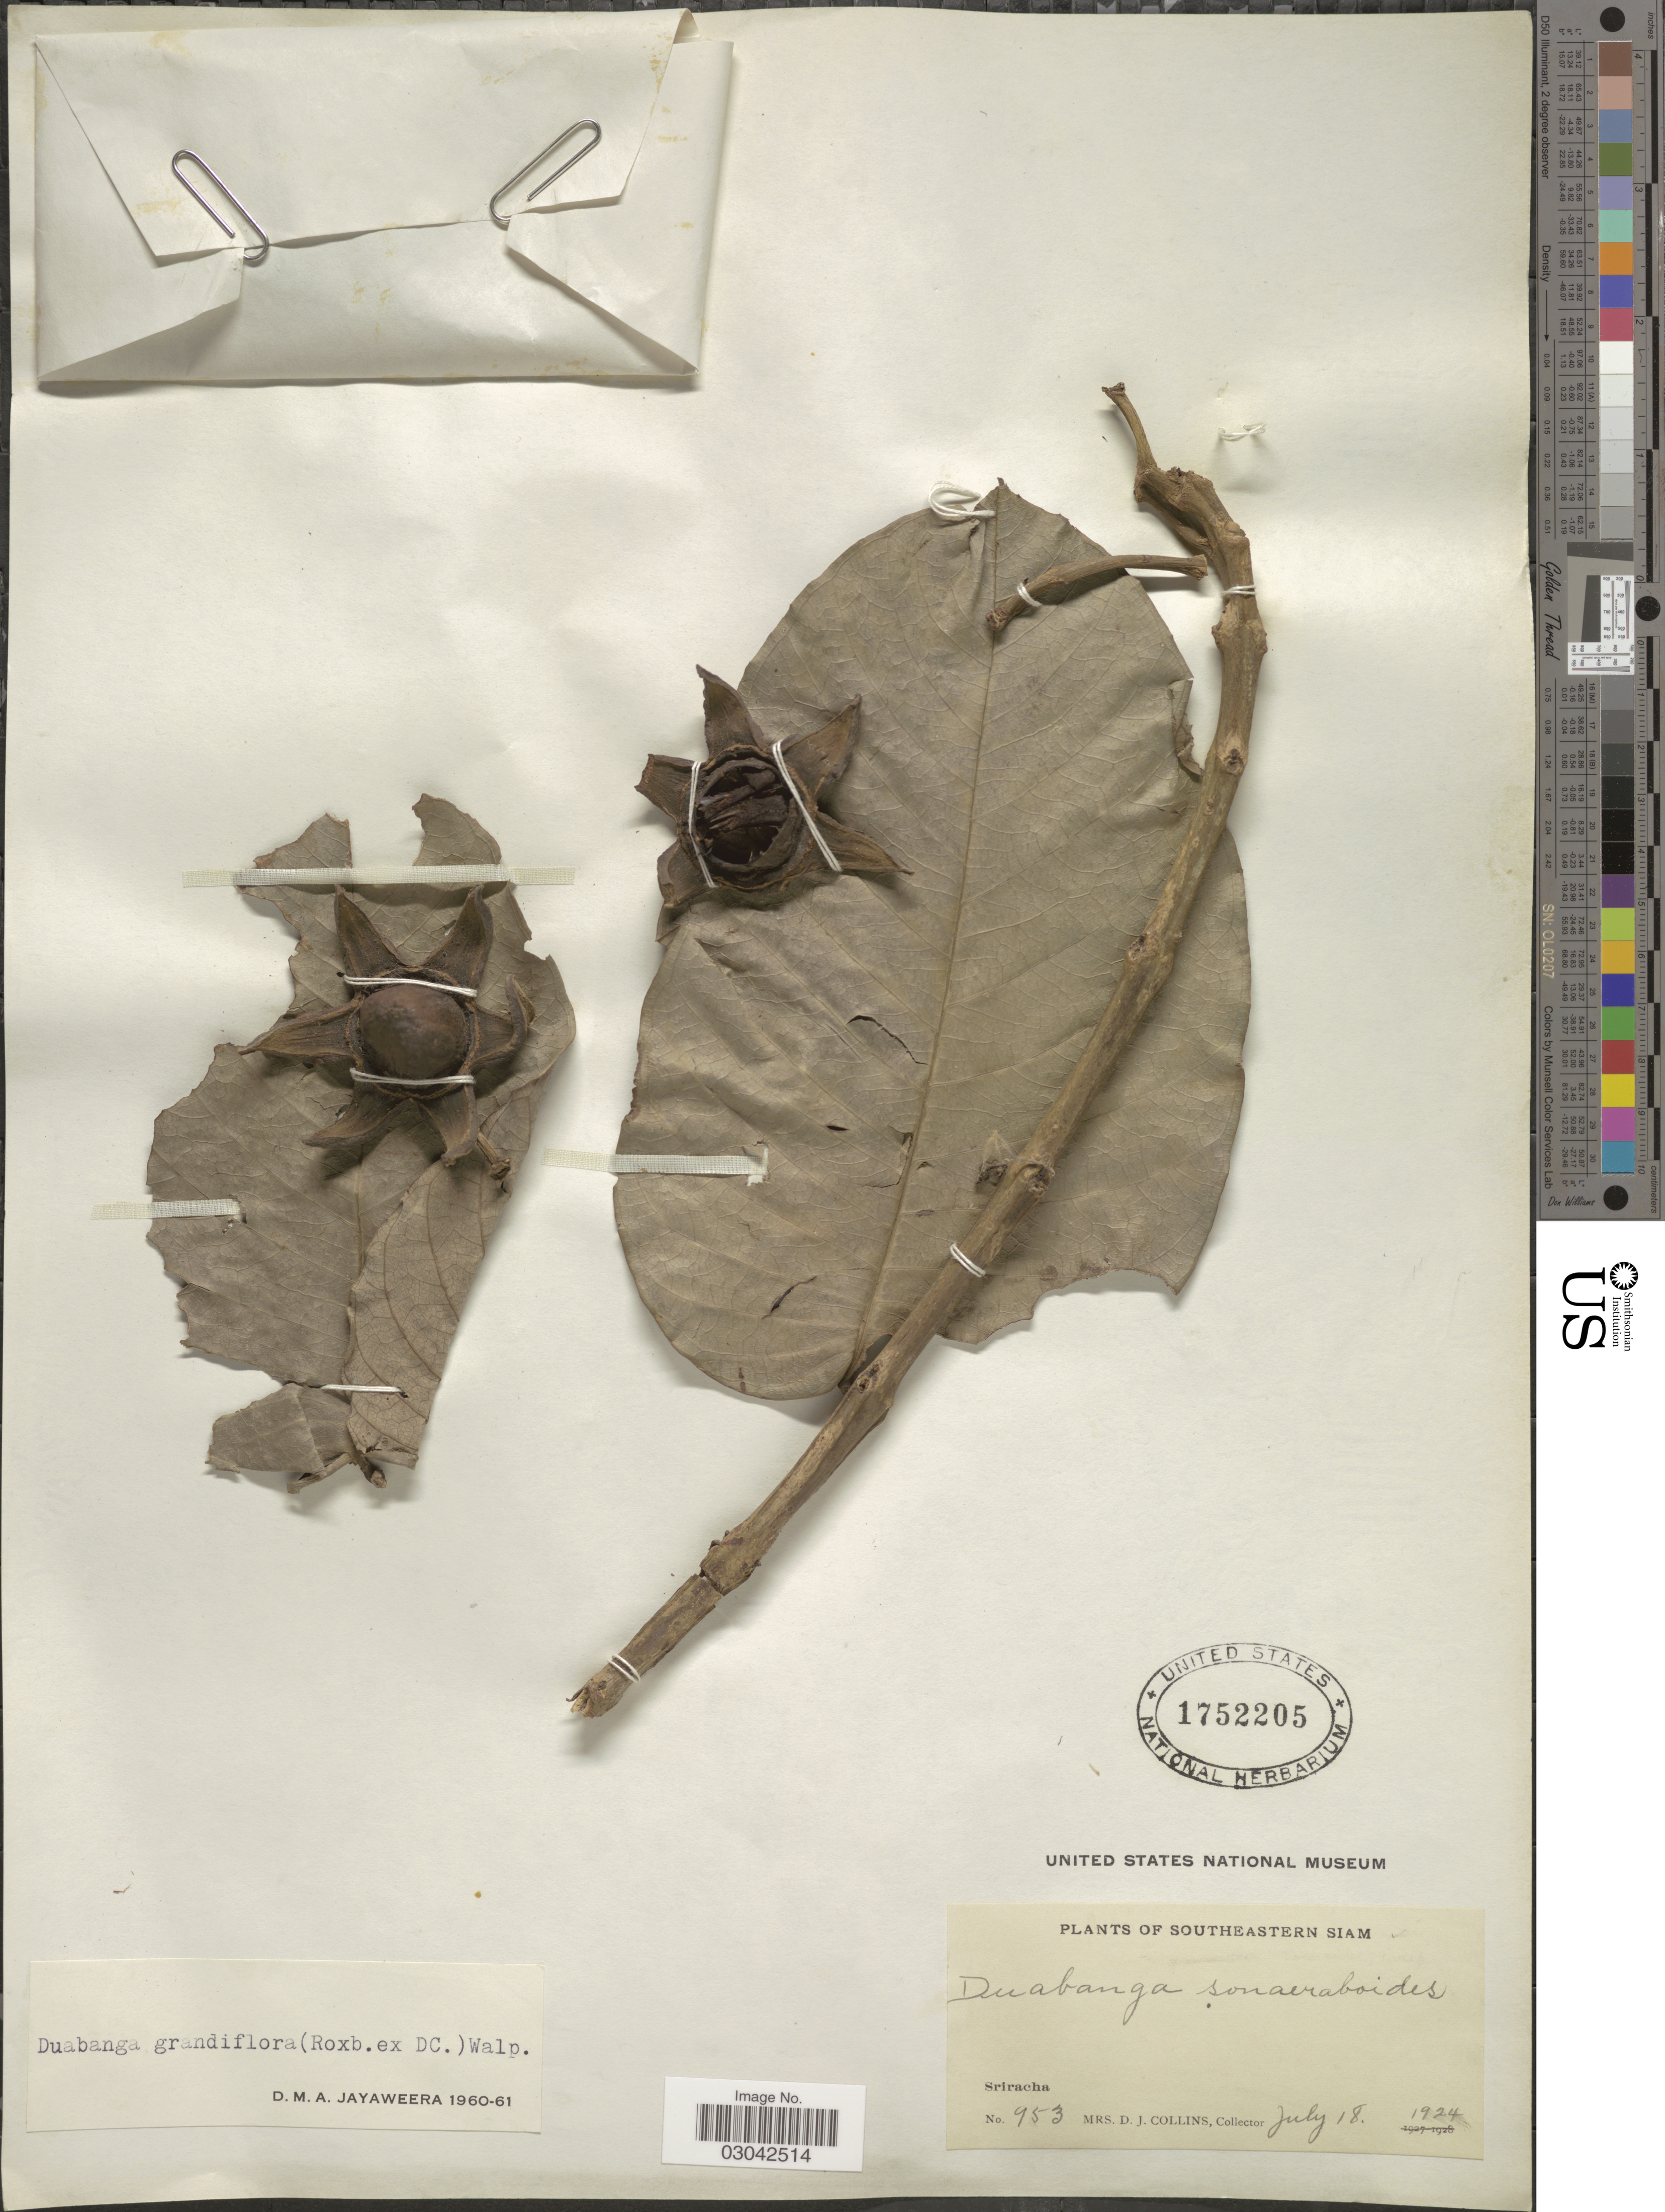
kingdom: Plantae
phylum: Tracheophyta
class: Magnoliopsida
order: Myrtales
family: Lythraceae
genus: Duabanga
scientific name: Duabanga grandiflora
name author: (Roxb. ex DC.) Walp.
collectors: Mrs. D. J. Collins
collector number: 953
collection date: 1924-07-18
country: Thailand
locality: Southeastern Siam. Sriracha.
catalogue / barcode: US 1752205